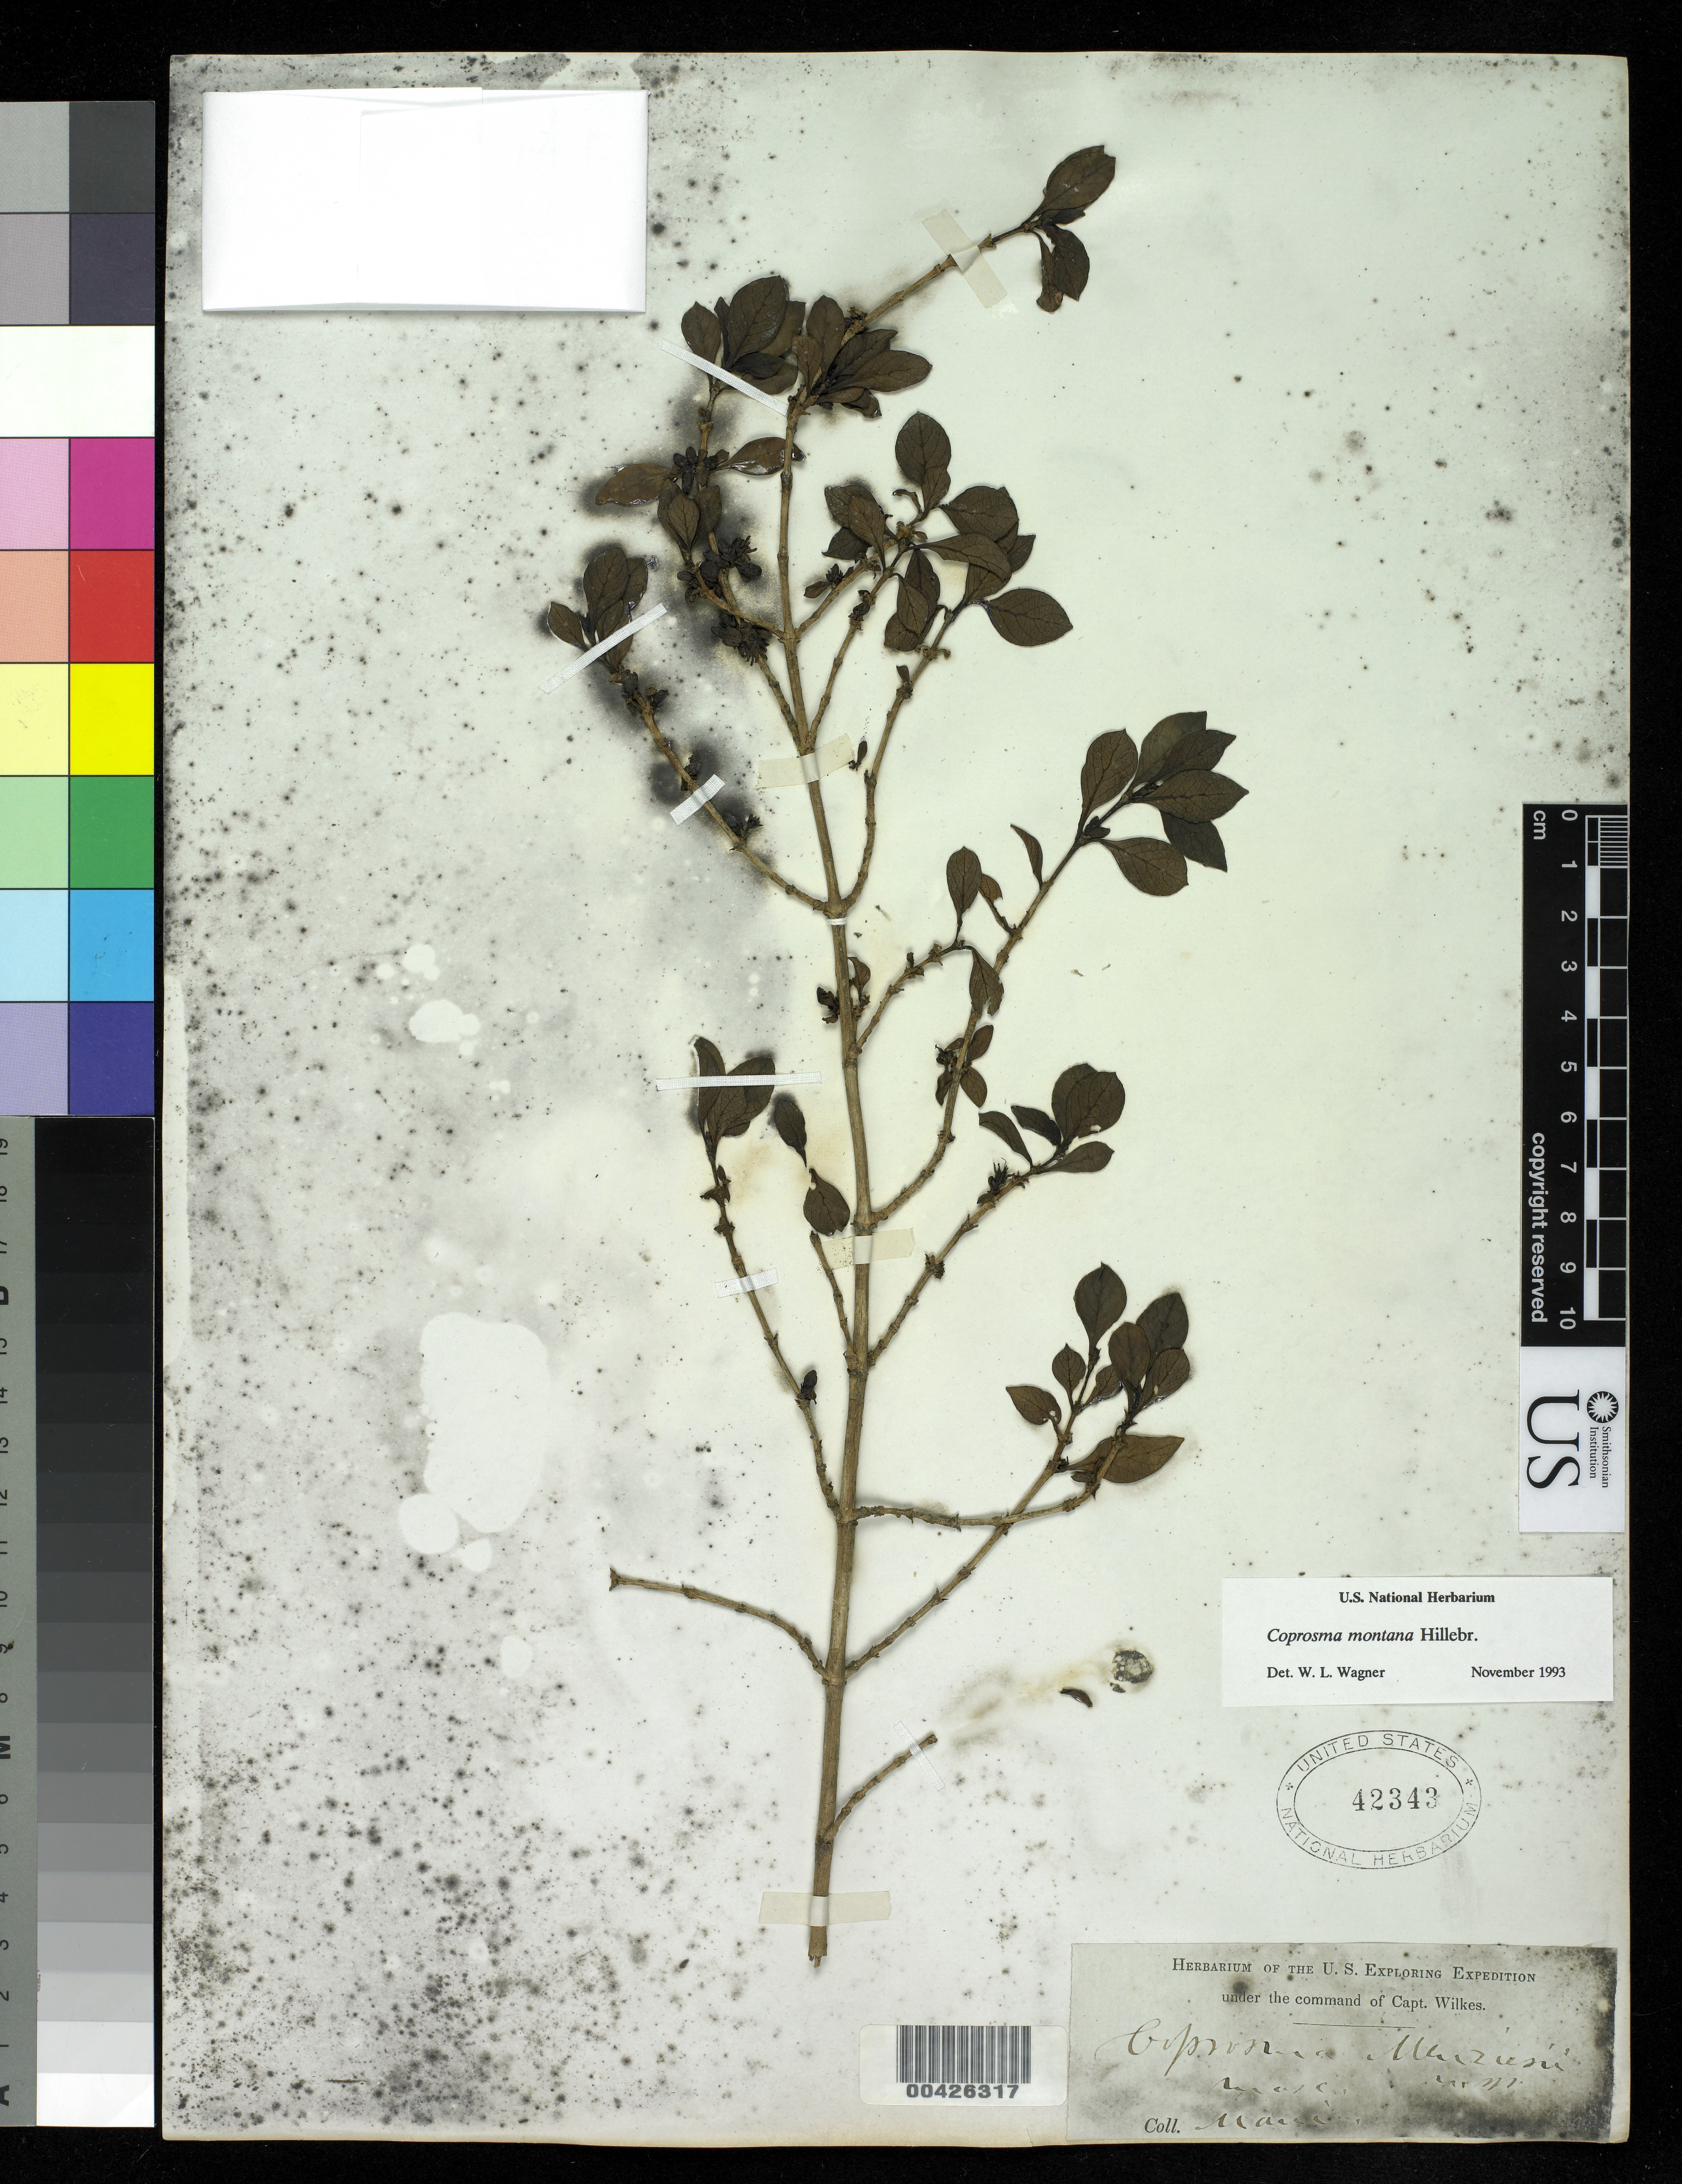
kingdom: Plantae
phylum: Tracheophyta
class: Magnoliopsida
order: Gentianales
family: Rubiaceae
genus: Coprosma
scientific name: Coprosma montana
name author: Hillebr.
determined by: Wagner, W. L., (BOT), Smithsonian Institution - National Museum of Natural History (UNITED STATES)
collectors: Wilkes Explor. Exped.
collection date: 1838/1842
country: United States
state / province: Hawaii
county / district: Maui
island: Maui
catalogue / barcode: US 42343